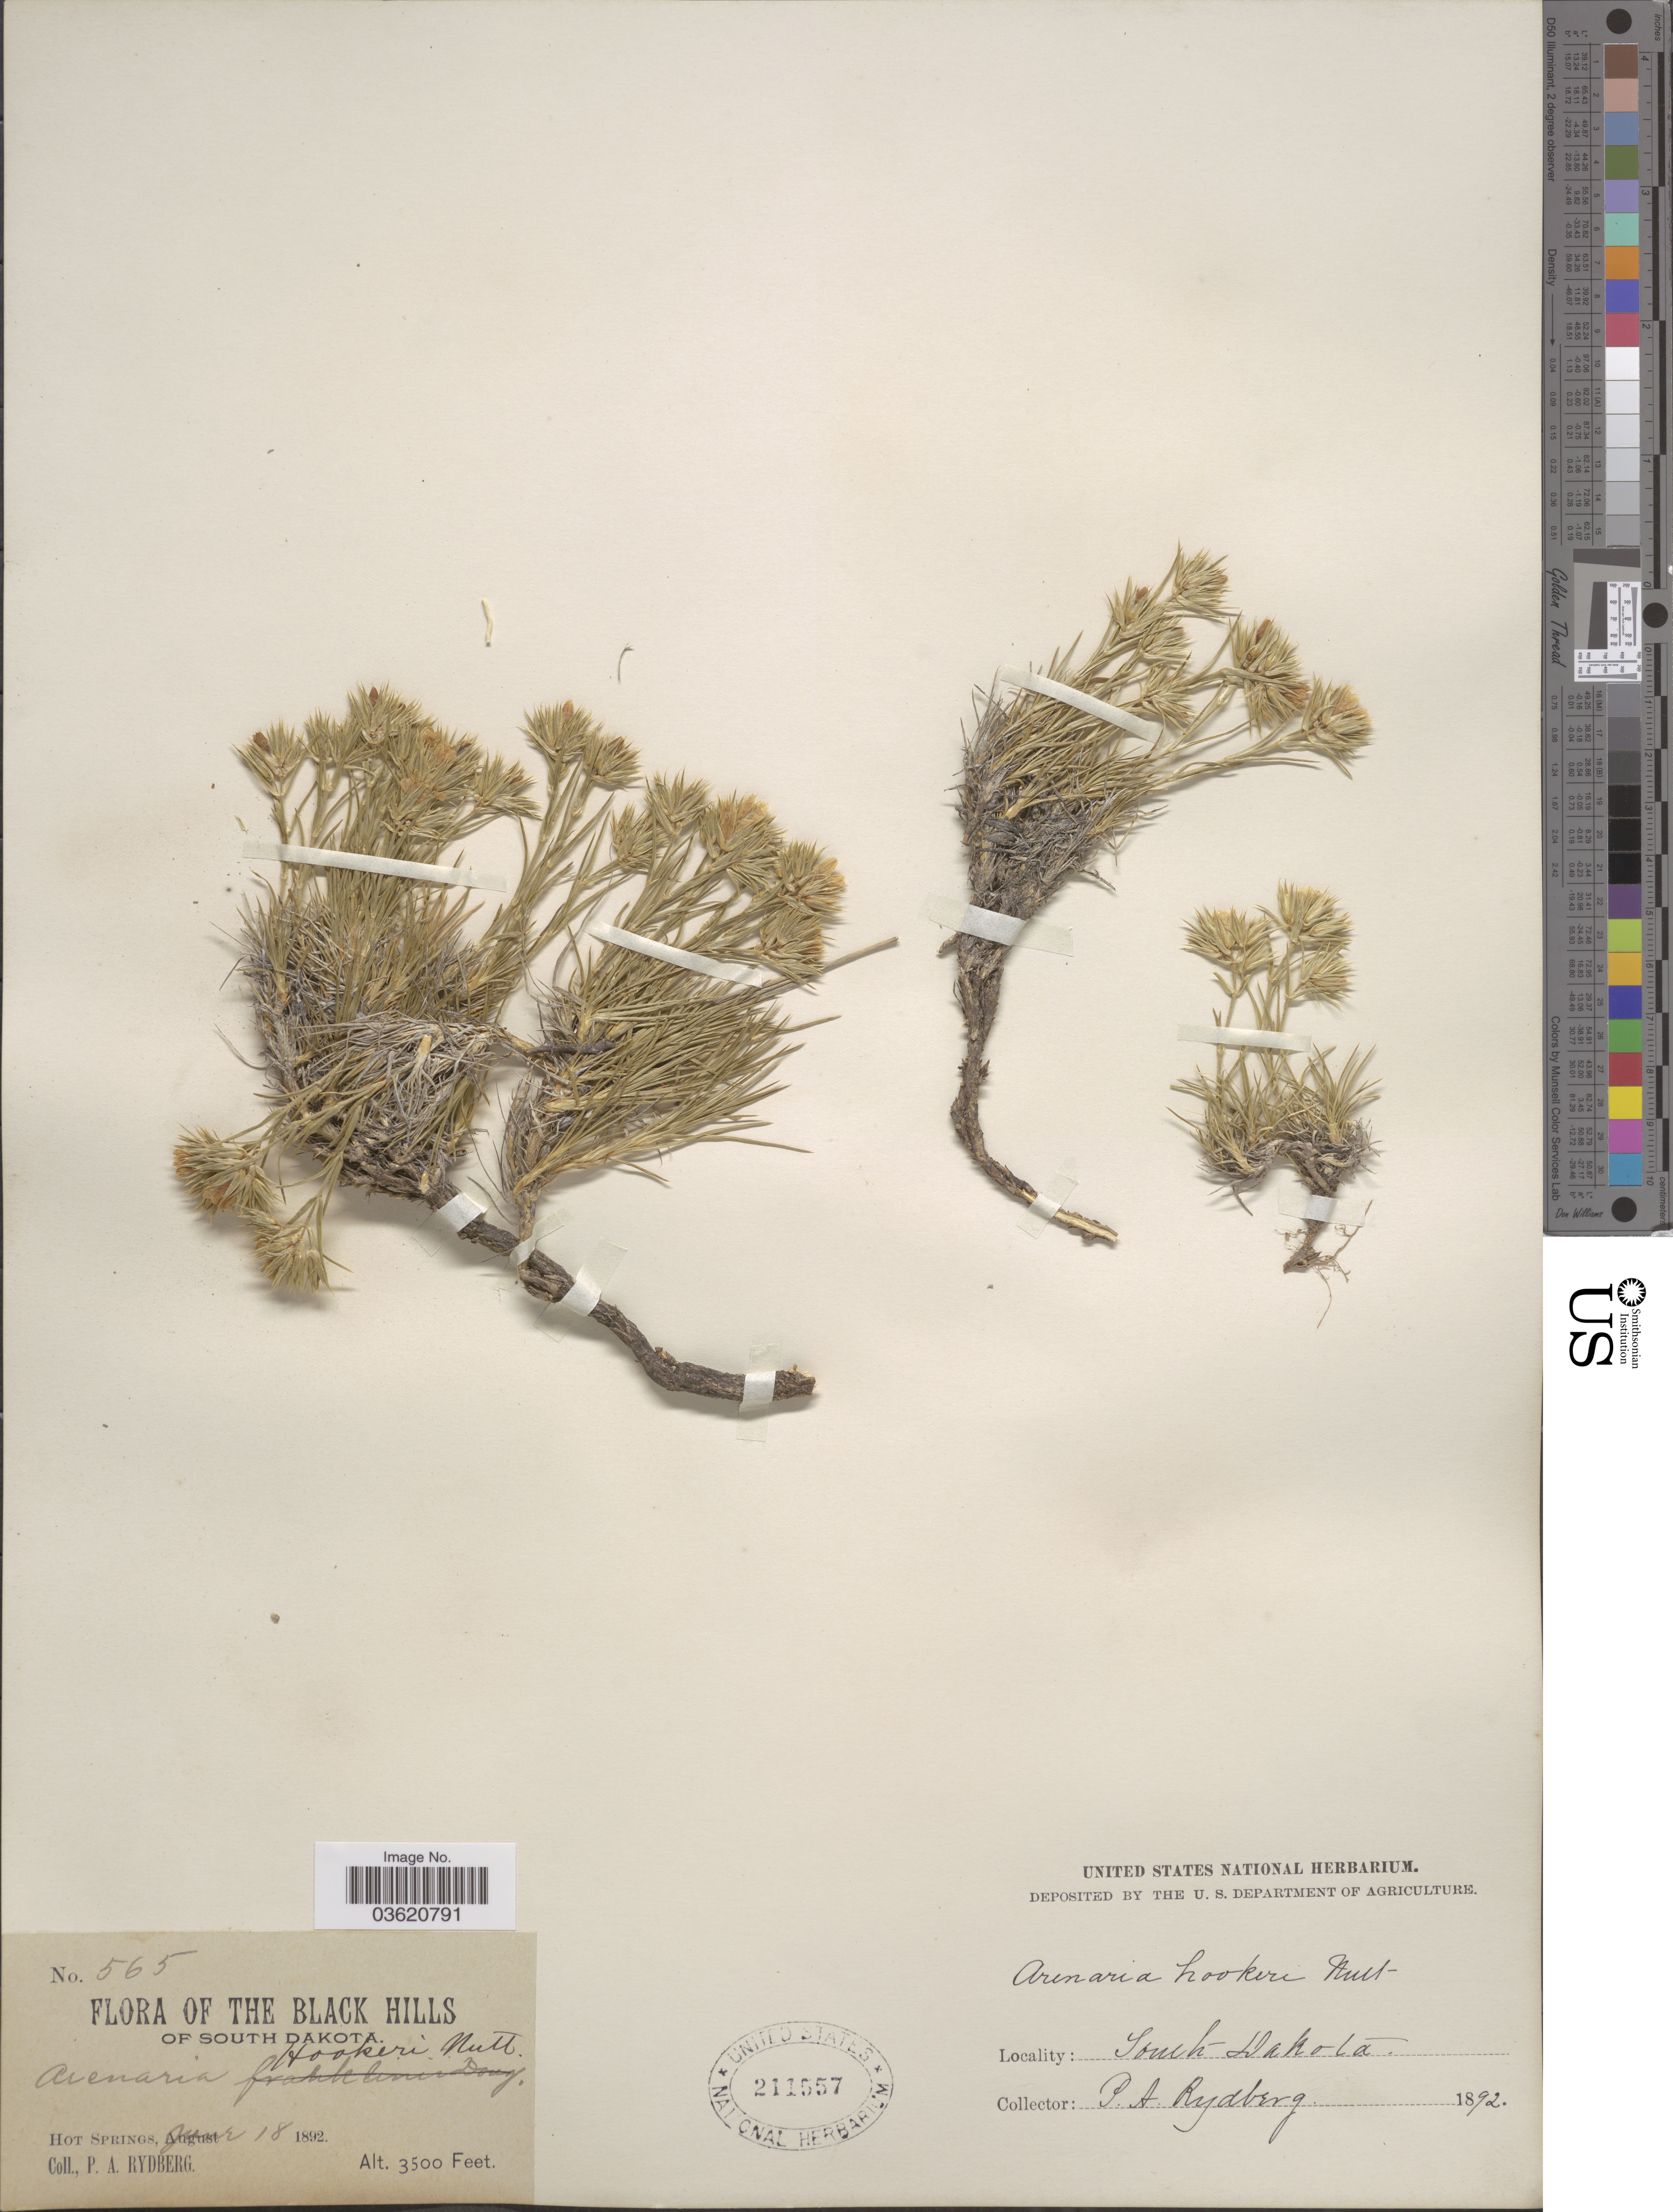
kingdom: Plantae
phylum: Tracheophyta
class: Magnoliopsida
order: Caryophyllales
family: Caryophyllaceae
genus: Eremogone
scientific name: Eremogone hookeri var. pinetorum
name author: (A. Nelson) Dorn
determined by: Strong, Mark T., (BOT), Smithsonian Institution - National Museum of Natural History (UNITED STATES)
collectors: P. A. Rydberg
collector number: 565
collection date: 1892-06-18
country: United States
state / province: South Dakota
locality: The Black Hills of South Dakota. Hot Springs.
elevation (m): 1067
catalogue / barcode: US 211557